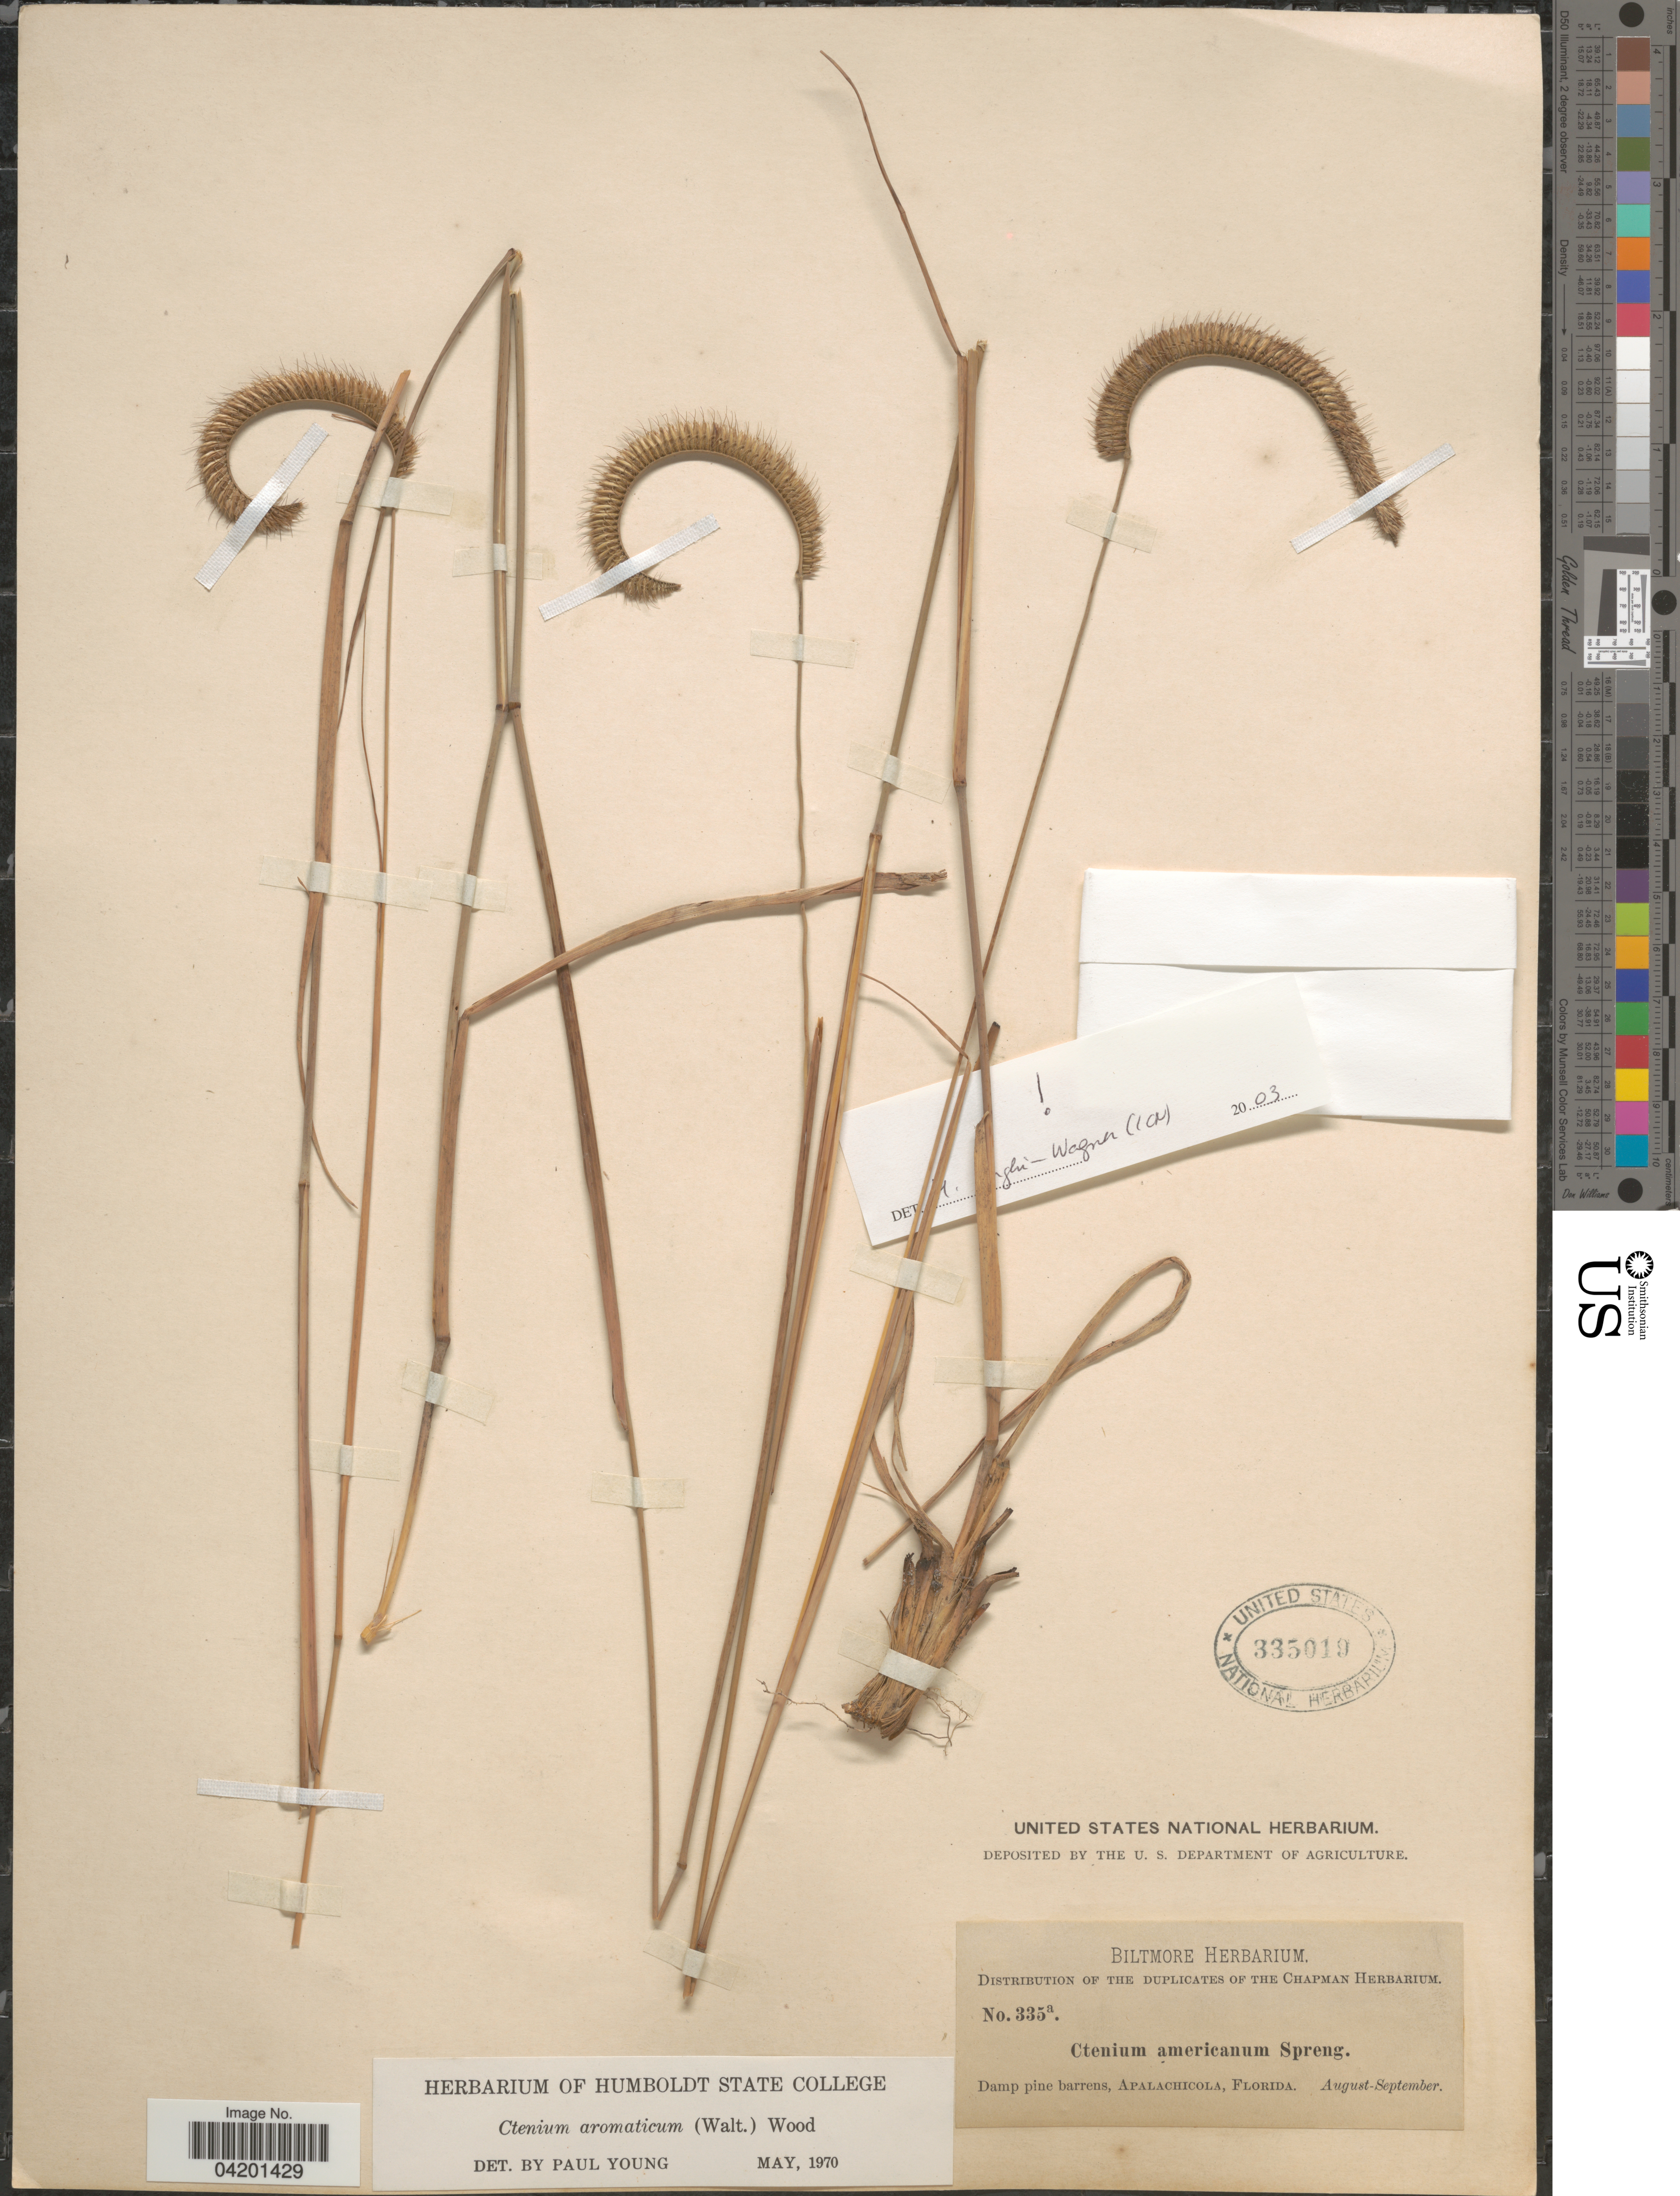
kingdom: Plantae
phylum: Tracheophyta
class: Liliopsida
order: Poales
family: Poaceae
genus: Ctenium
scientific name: Ctenium aromaticum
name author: (Walter) Alph. Wood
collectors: ex herb. Biltmore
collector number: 335a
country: United States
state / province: Florida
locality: Damp pine barrens, Apalachicola.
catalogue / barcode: US 335019